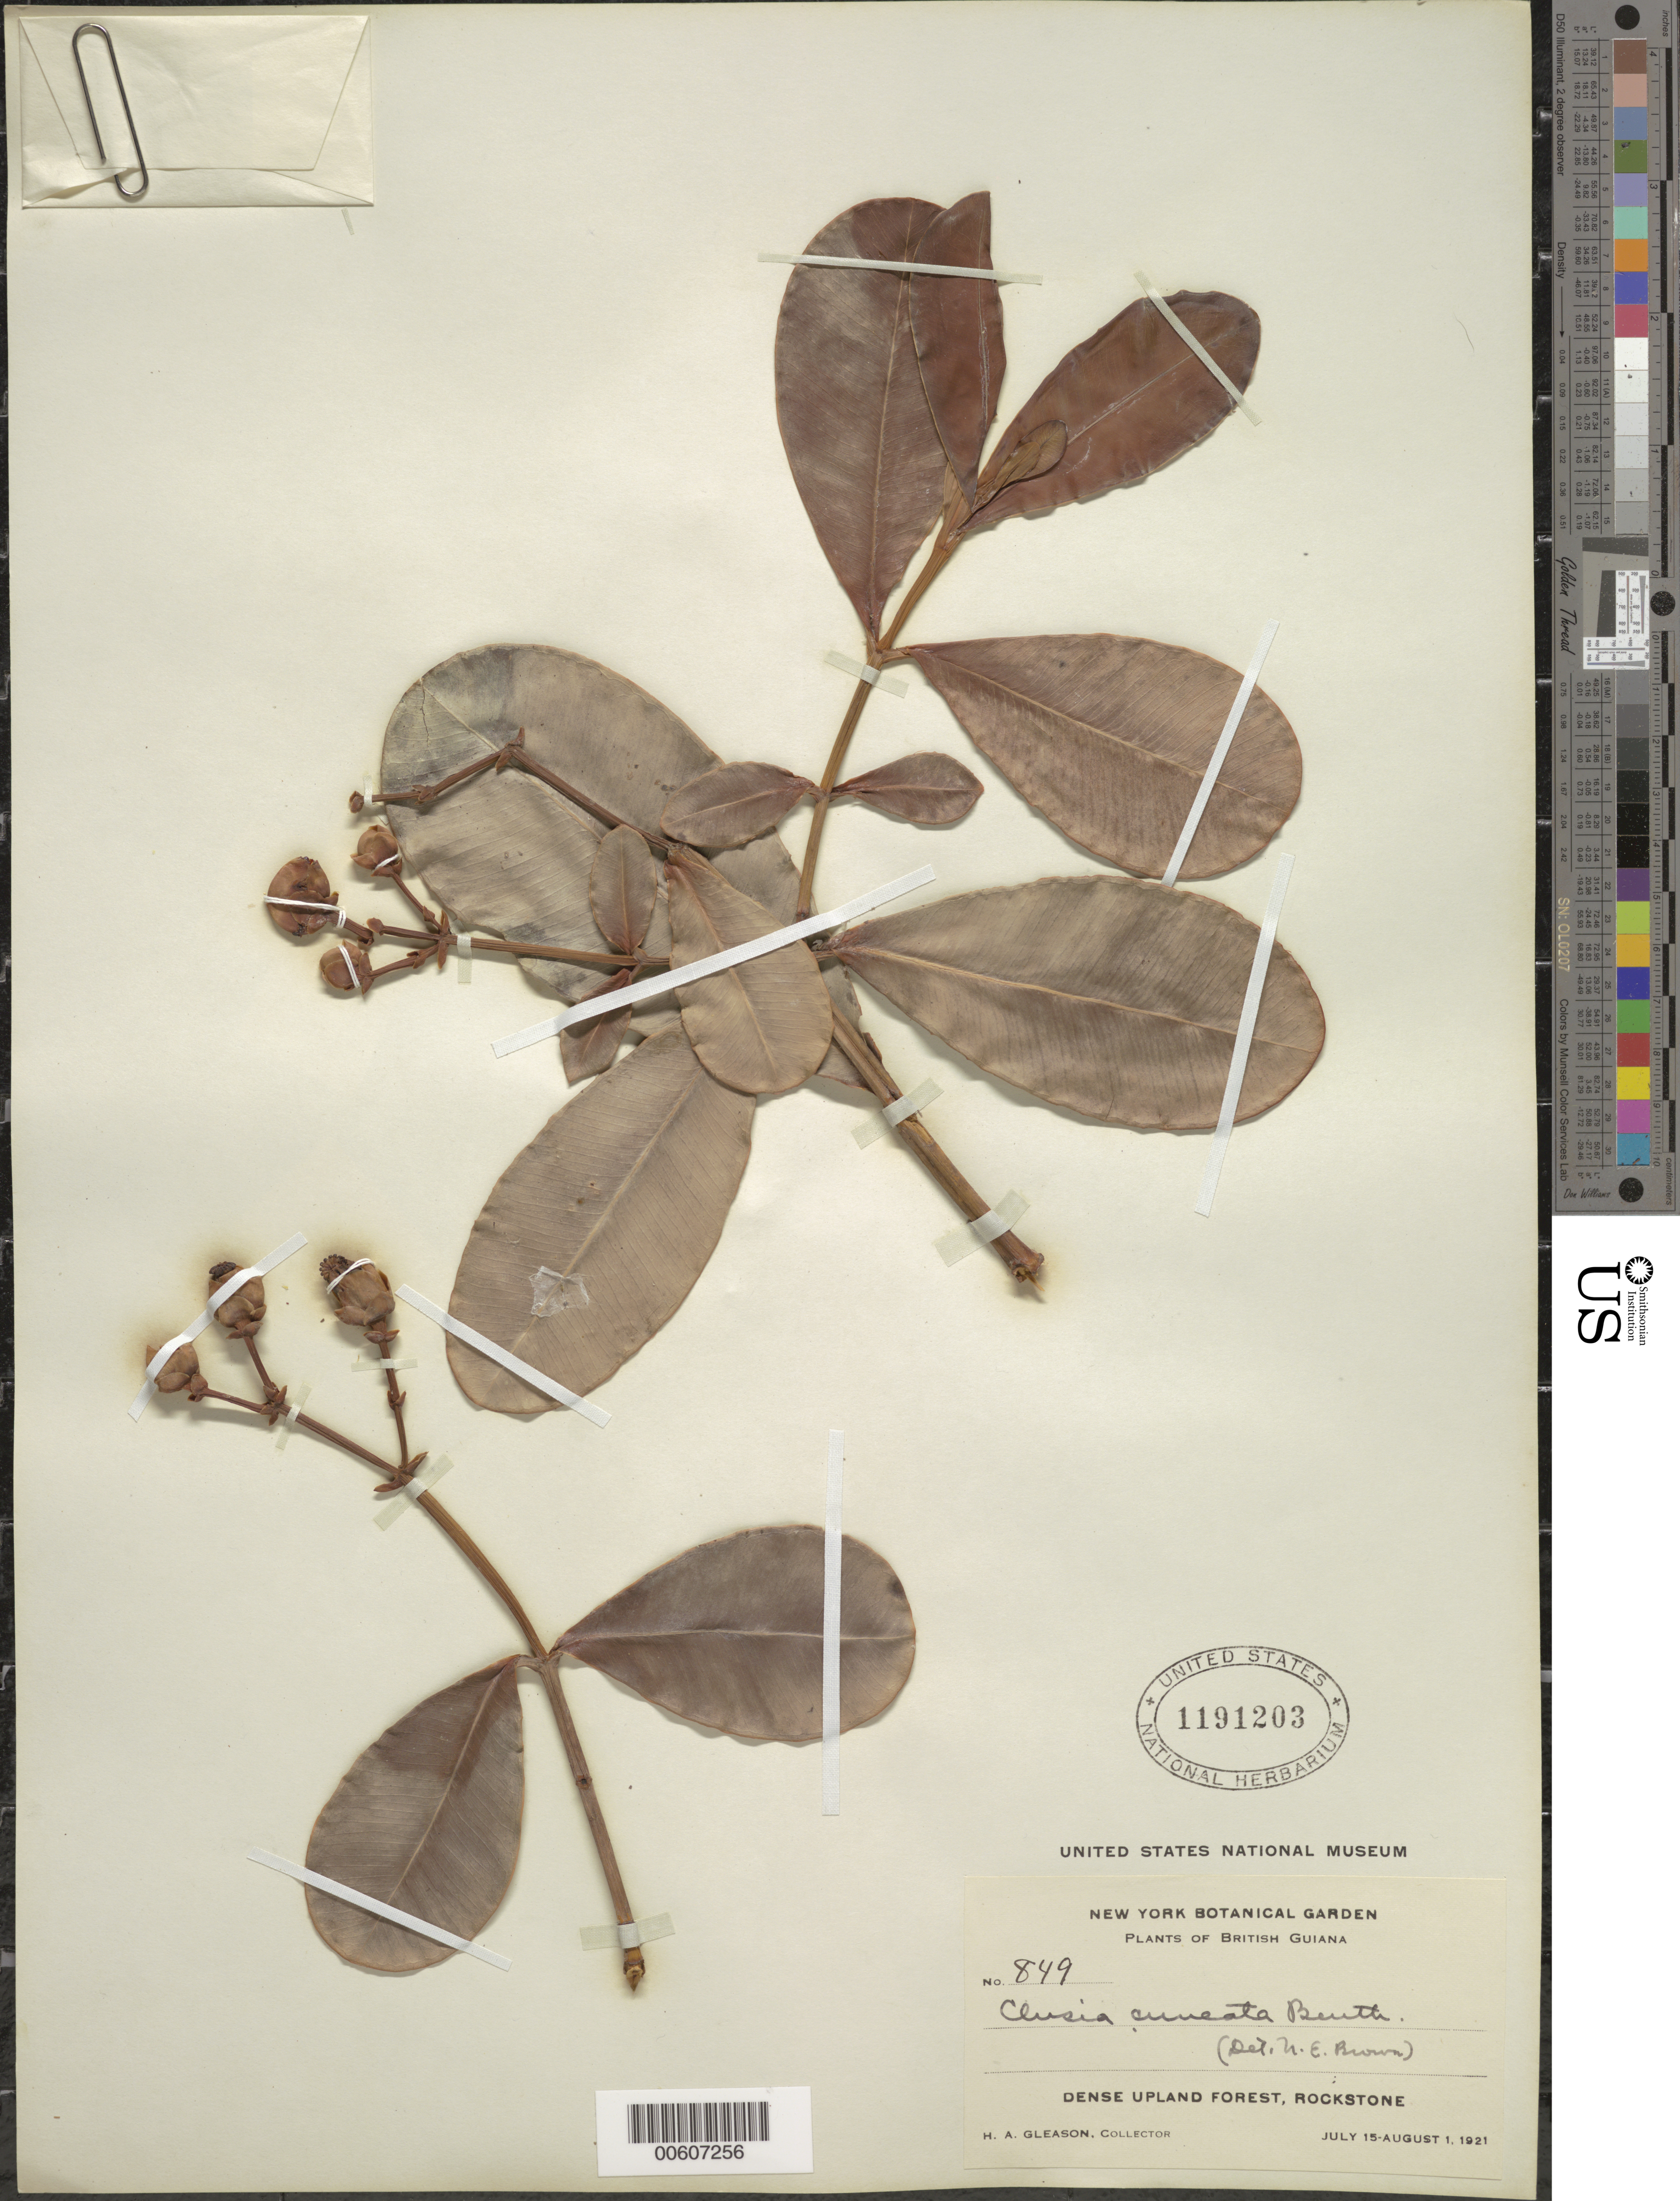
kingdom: Plantae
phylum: Tracheophyta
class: Magnoliopsida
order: Malpighiales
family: Clusiaceae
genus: Clusia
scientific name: Clusia cuneata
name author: Benth.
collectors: H. A. Gleason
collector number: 849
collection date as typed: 15-Jul-21 to 1-Aug-21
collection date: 1921-07-15/1921-08-01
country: Guyana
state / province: U. Demerara-Berbice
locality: Rockstone, in and about the village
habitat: Dense upland forest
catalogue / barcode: US 1191203